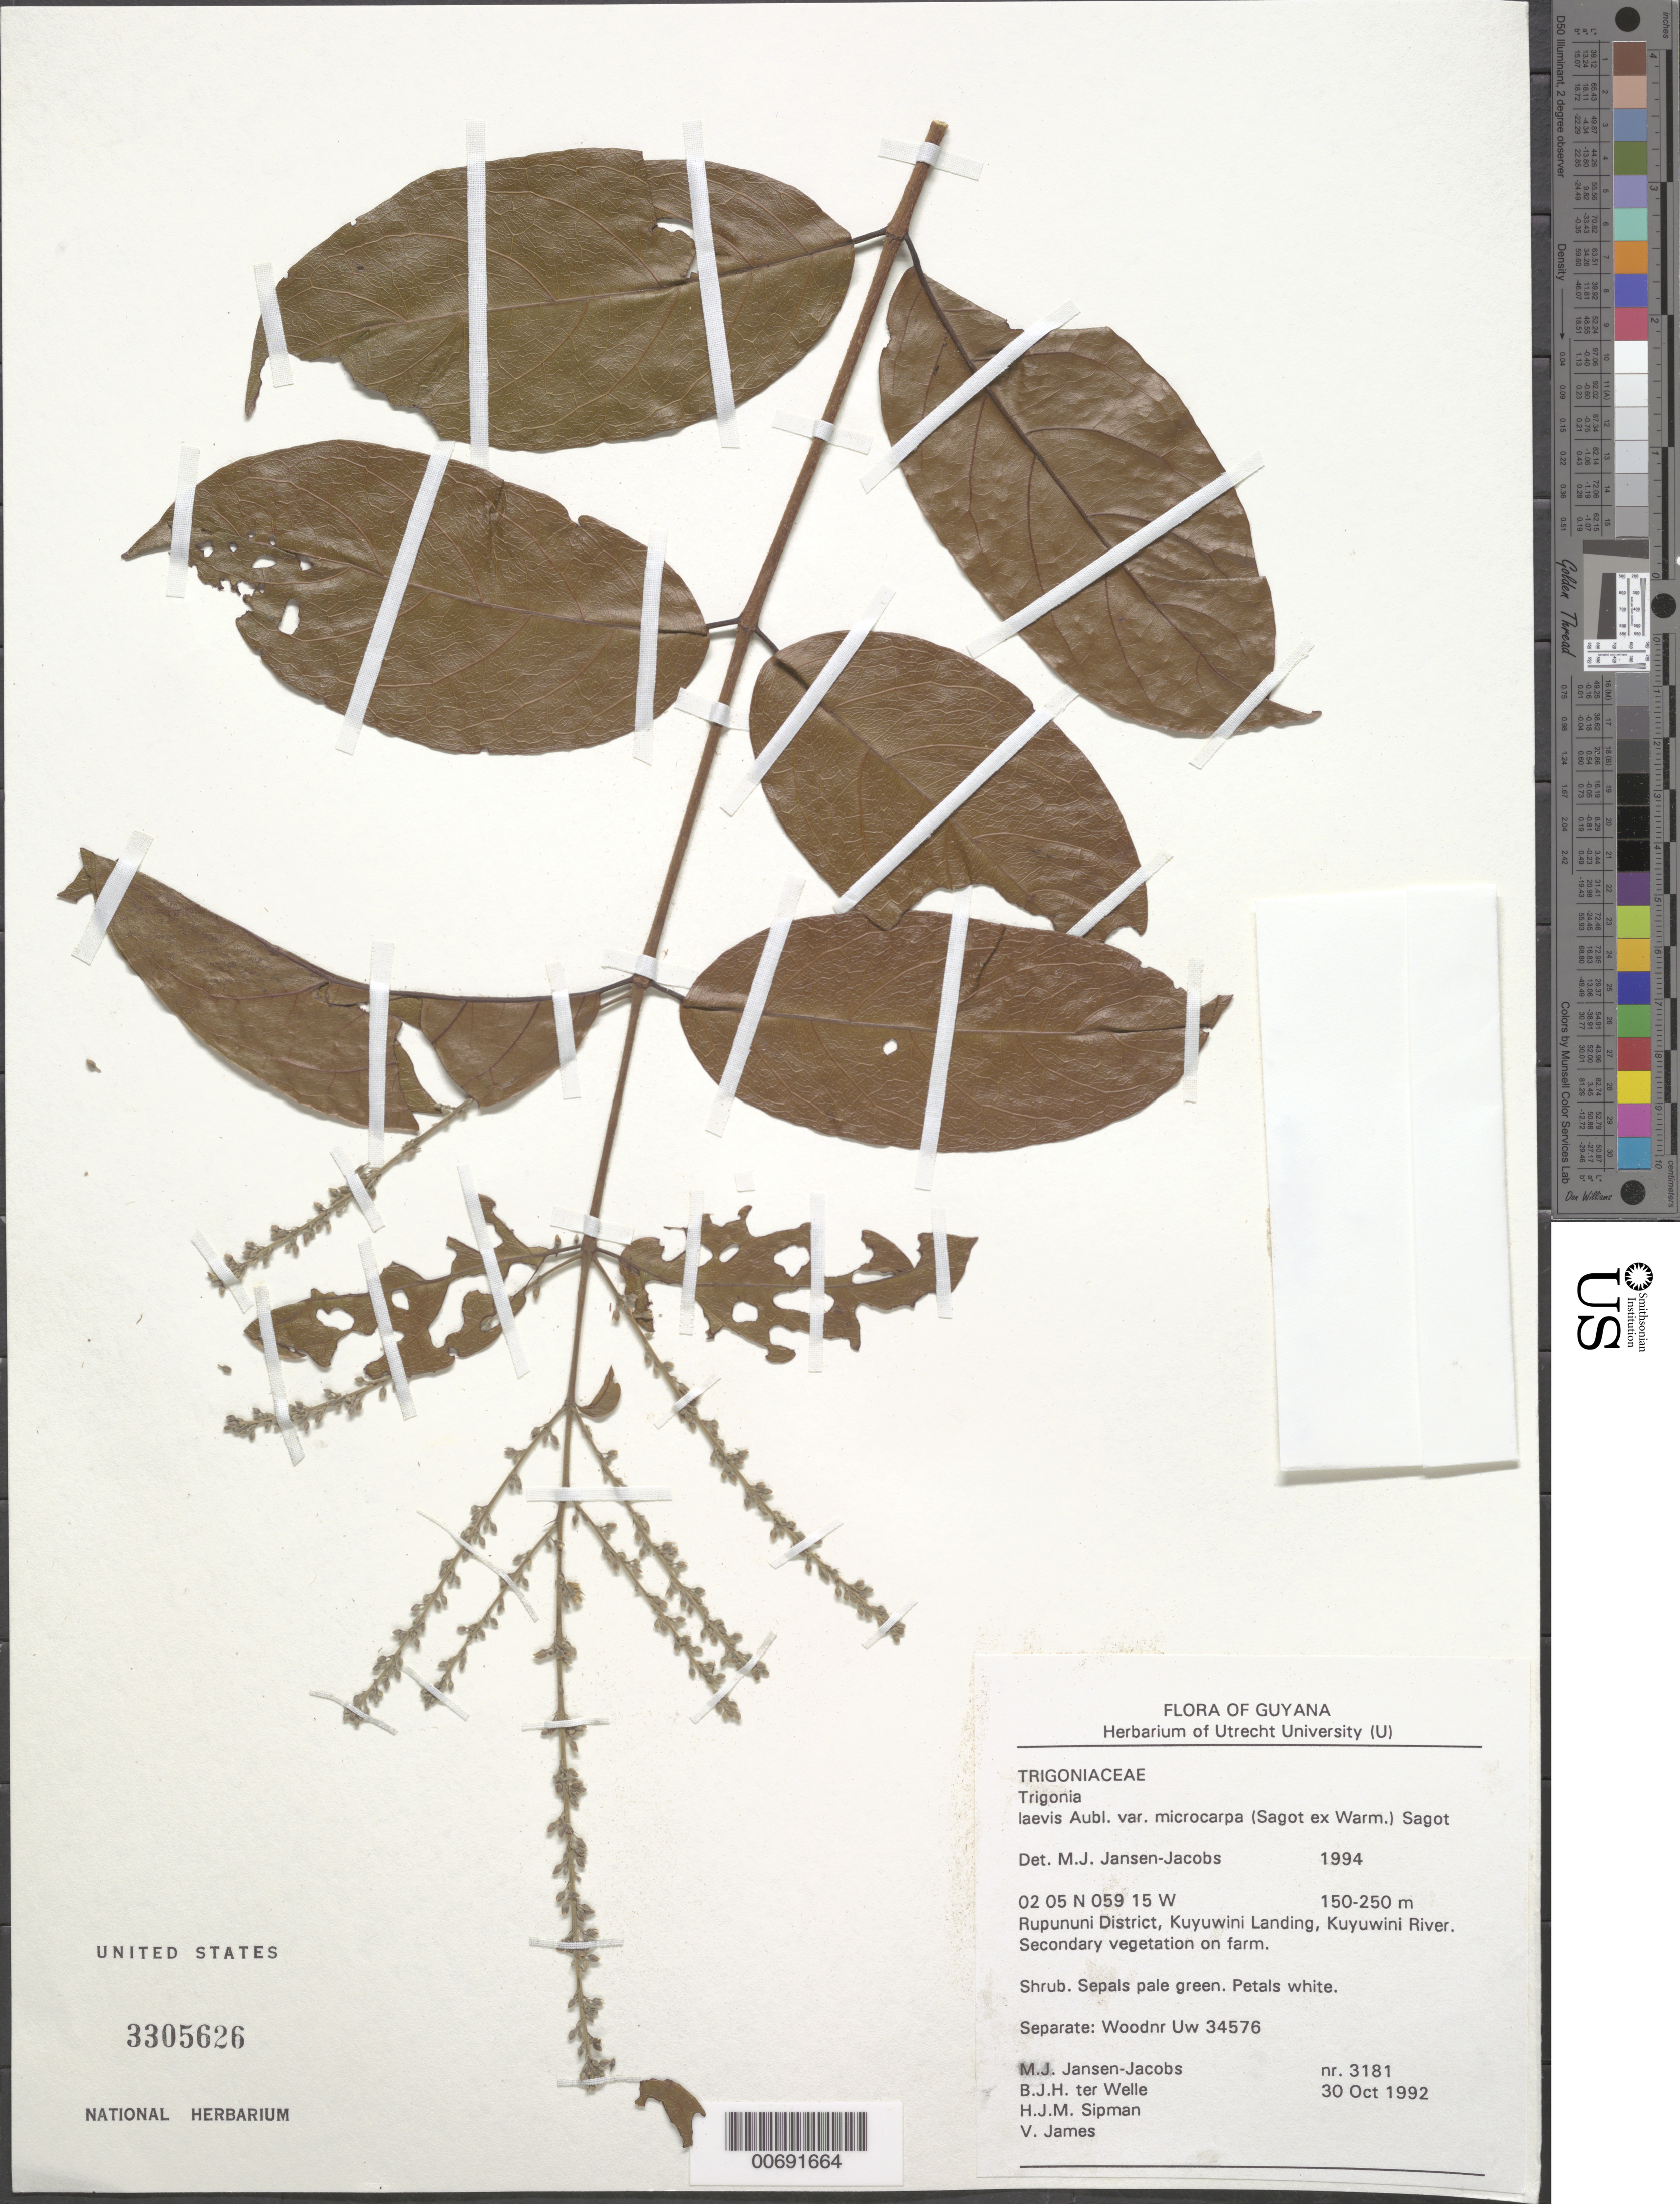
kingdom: Plantae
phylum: Tracheophyta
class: Magnoliopsida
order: Malpighiales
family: Trigoniaceae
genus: Trigonia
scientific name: Trigonia laevis var. microcarpa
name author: (Sagot ex Warm.) Sagot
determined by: Jansen-Jacobs, M. J., (U), Nationaal Herbarium Nederland, Utrecht University branch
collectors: M. J. Jansen-Jacobs, B. Welle, H. J. M. Sipman & V. James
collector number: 3181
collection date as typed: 30-Oct-92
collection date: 1992-10-30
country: Guyana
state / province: U. Takutu-U. Essequibo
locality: Kuyuwini Landing, Kuyuwini River, Rupununi District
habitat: Secondary vegetation on farm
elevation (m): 150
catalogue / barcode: US 3305626